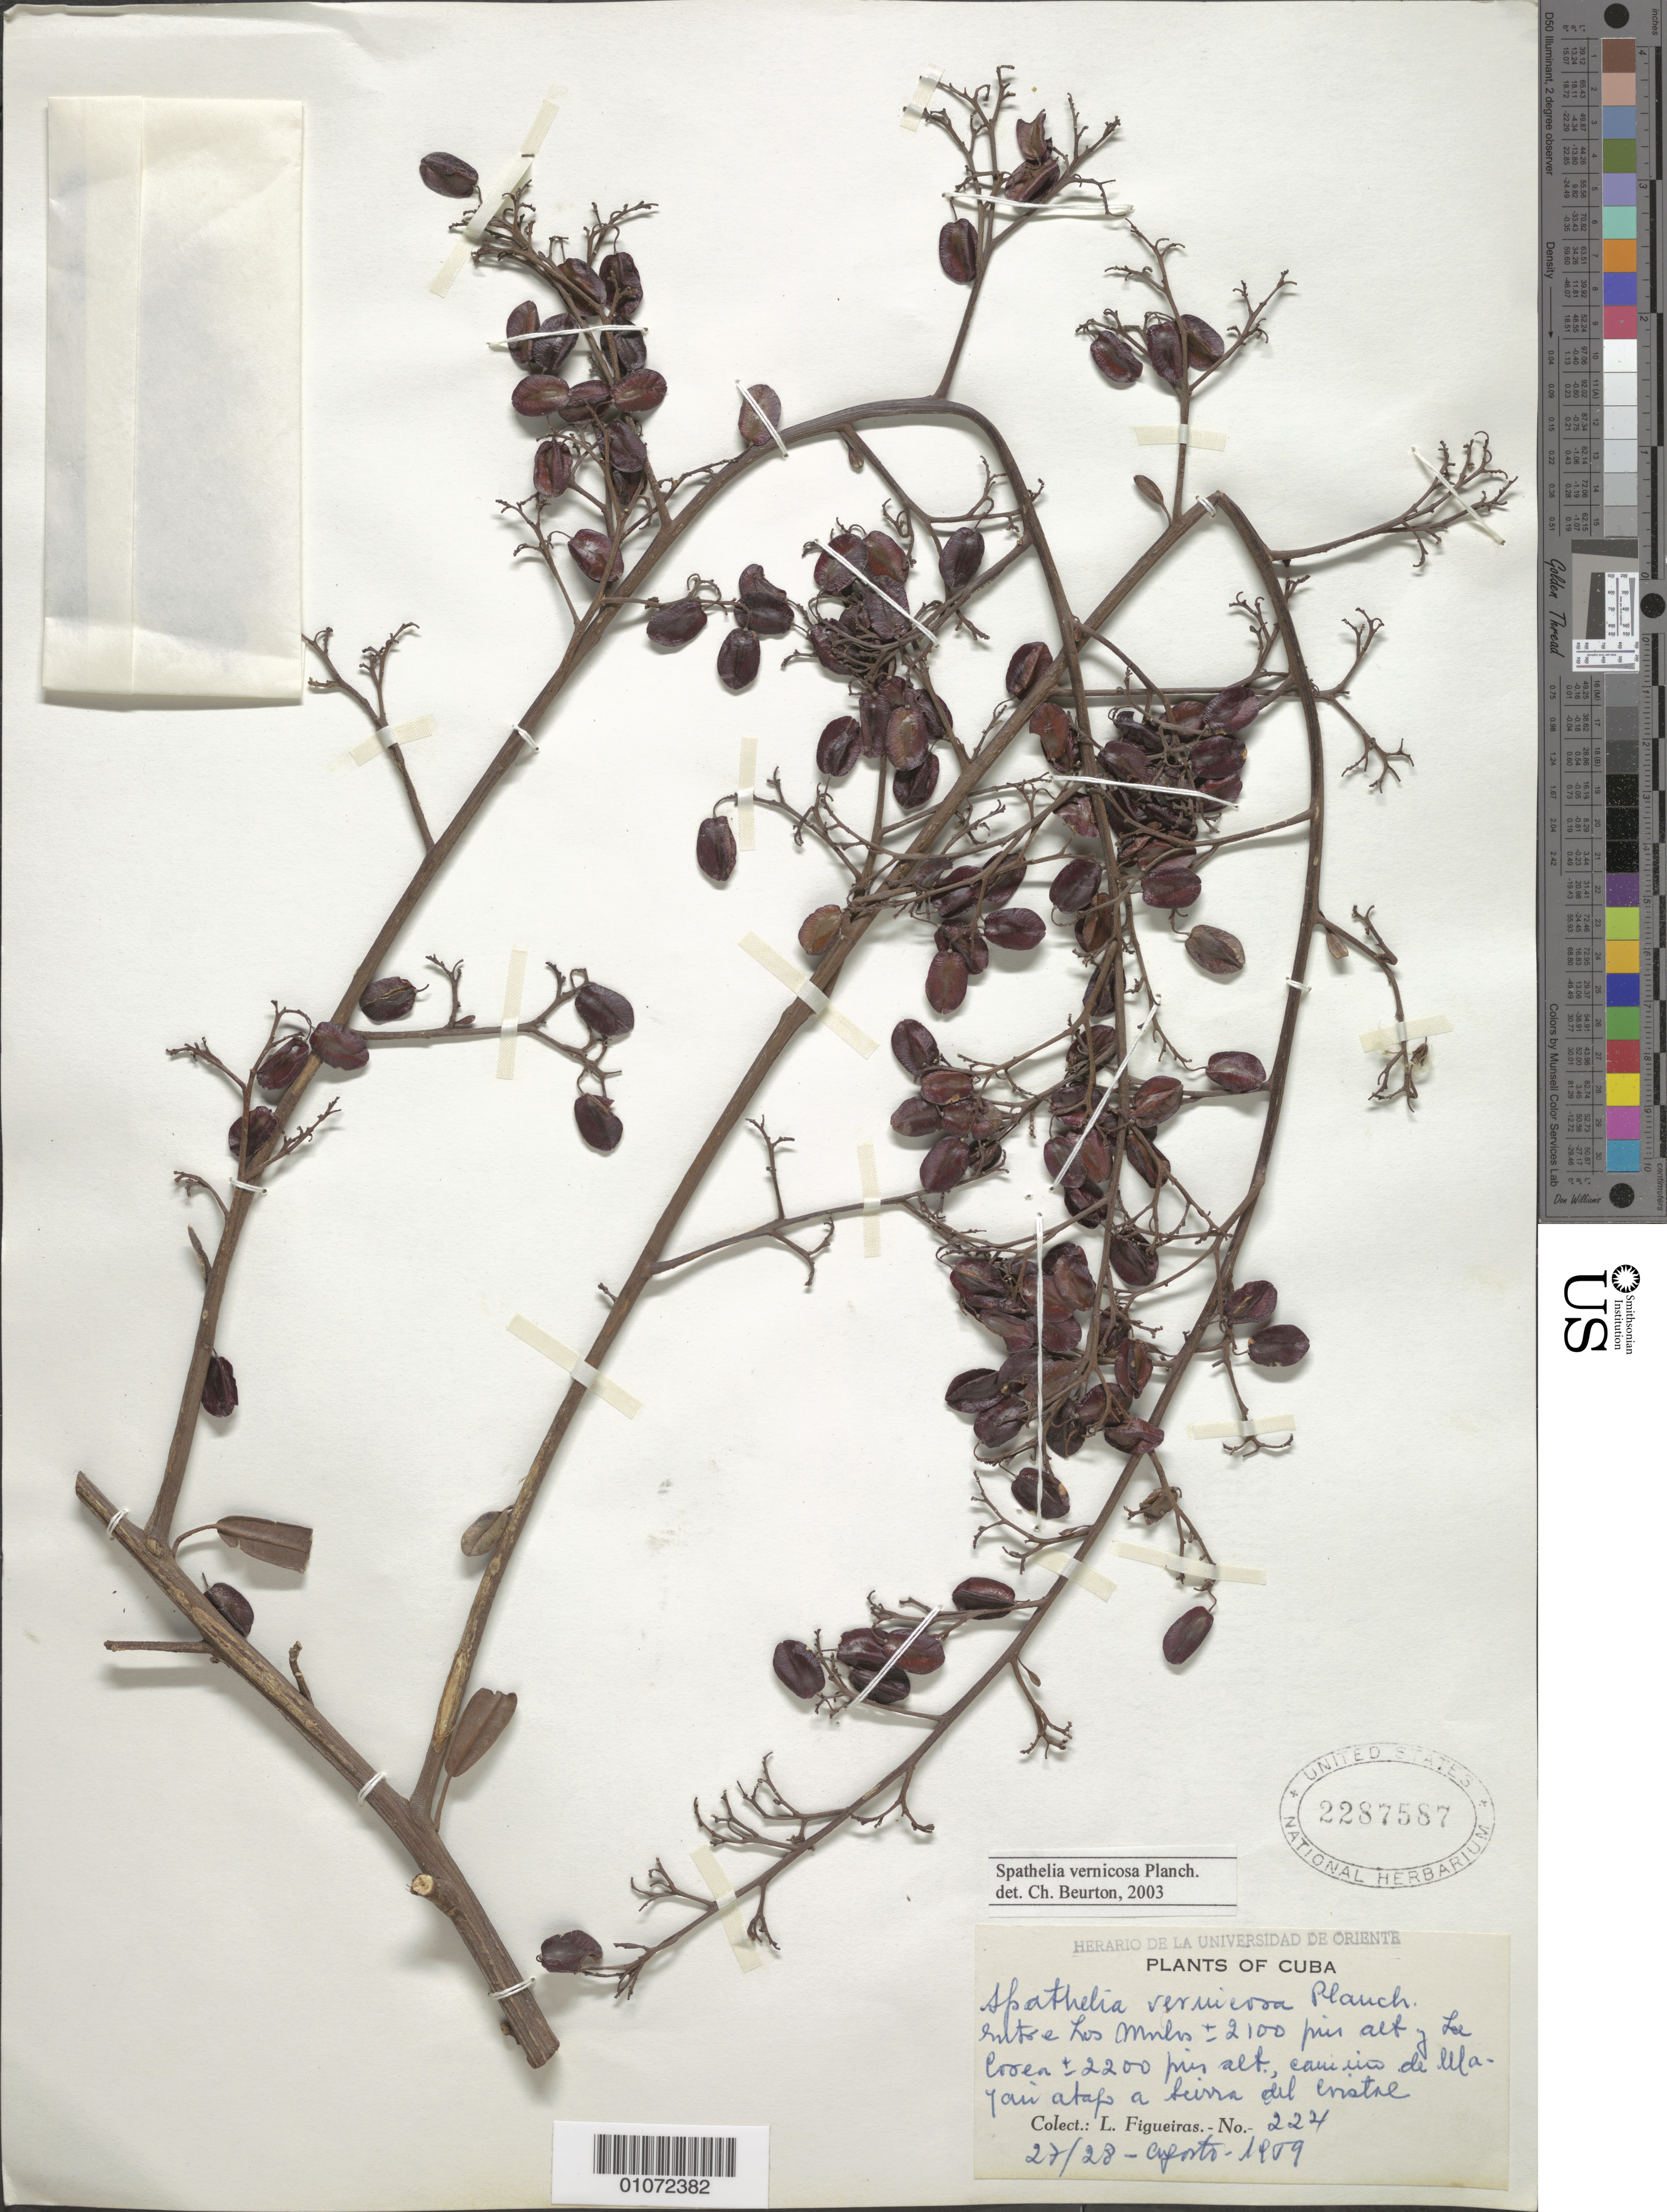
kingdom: Plantae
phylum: Tracheophyta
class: Magnoliopsida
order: Sapindales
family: Rutaceae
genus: Spathelia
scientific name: Spathelia vernicosa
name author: Planch.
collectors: M. López Figueiras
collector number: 224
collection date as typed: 27 Aug 1959 and 28 Aug 1959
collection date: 1959-08-27,1959-08-28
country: Cuba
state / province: Oriente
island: Cuba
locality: Entre los Montas y La Croea, camino de lila- yao atapo a Sierra del Cristae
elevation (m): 2100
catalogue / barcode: US 2287587